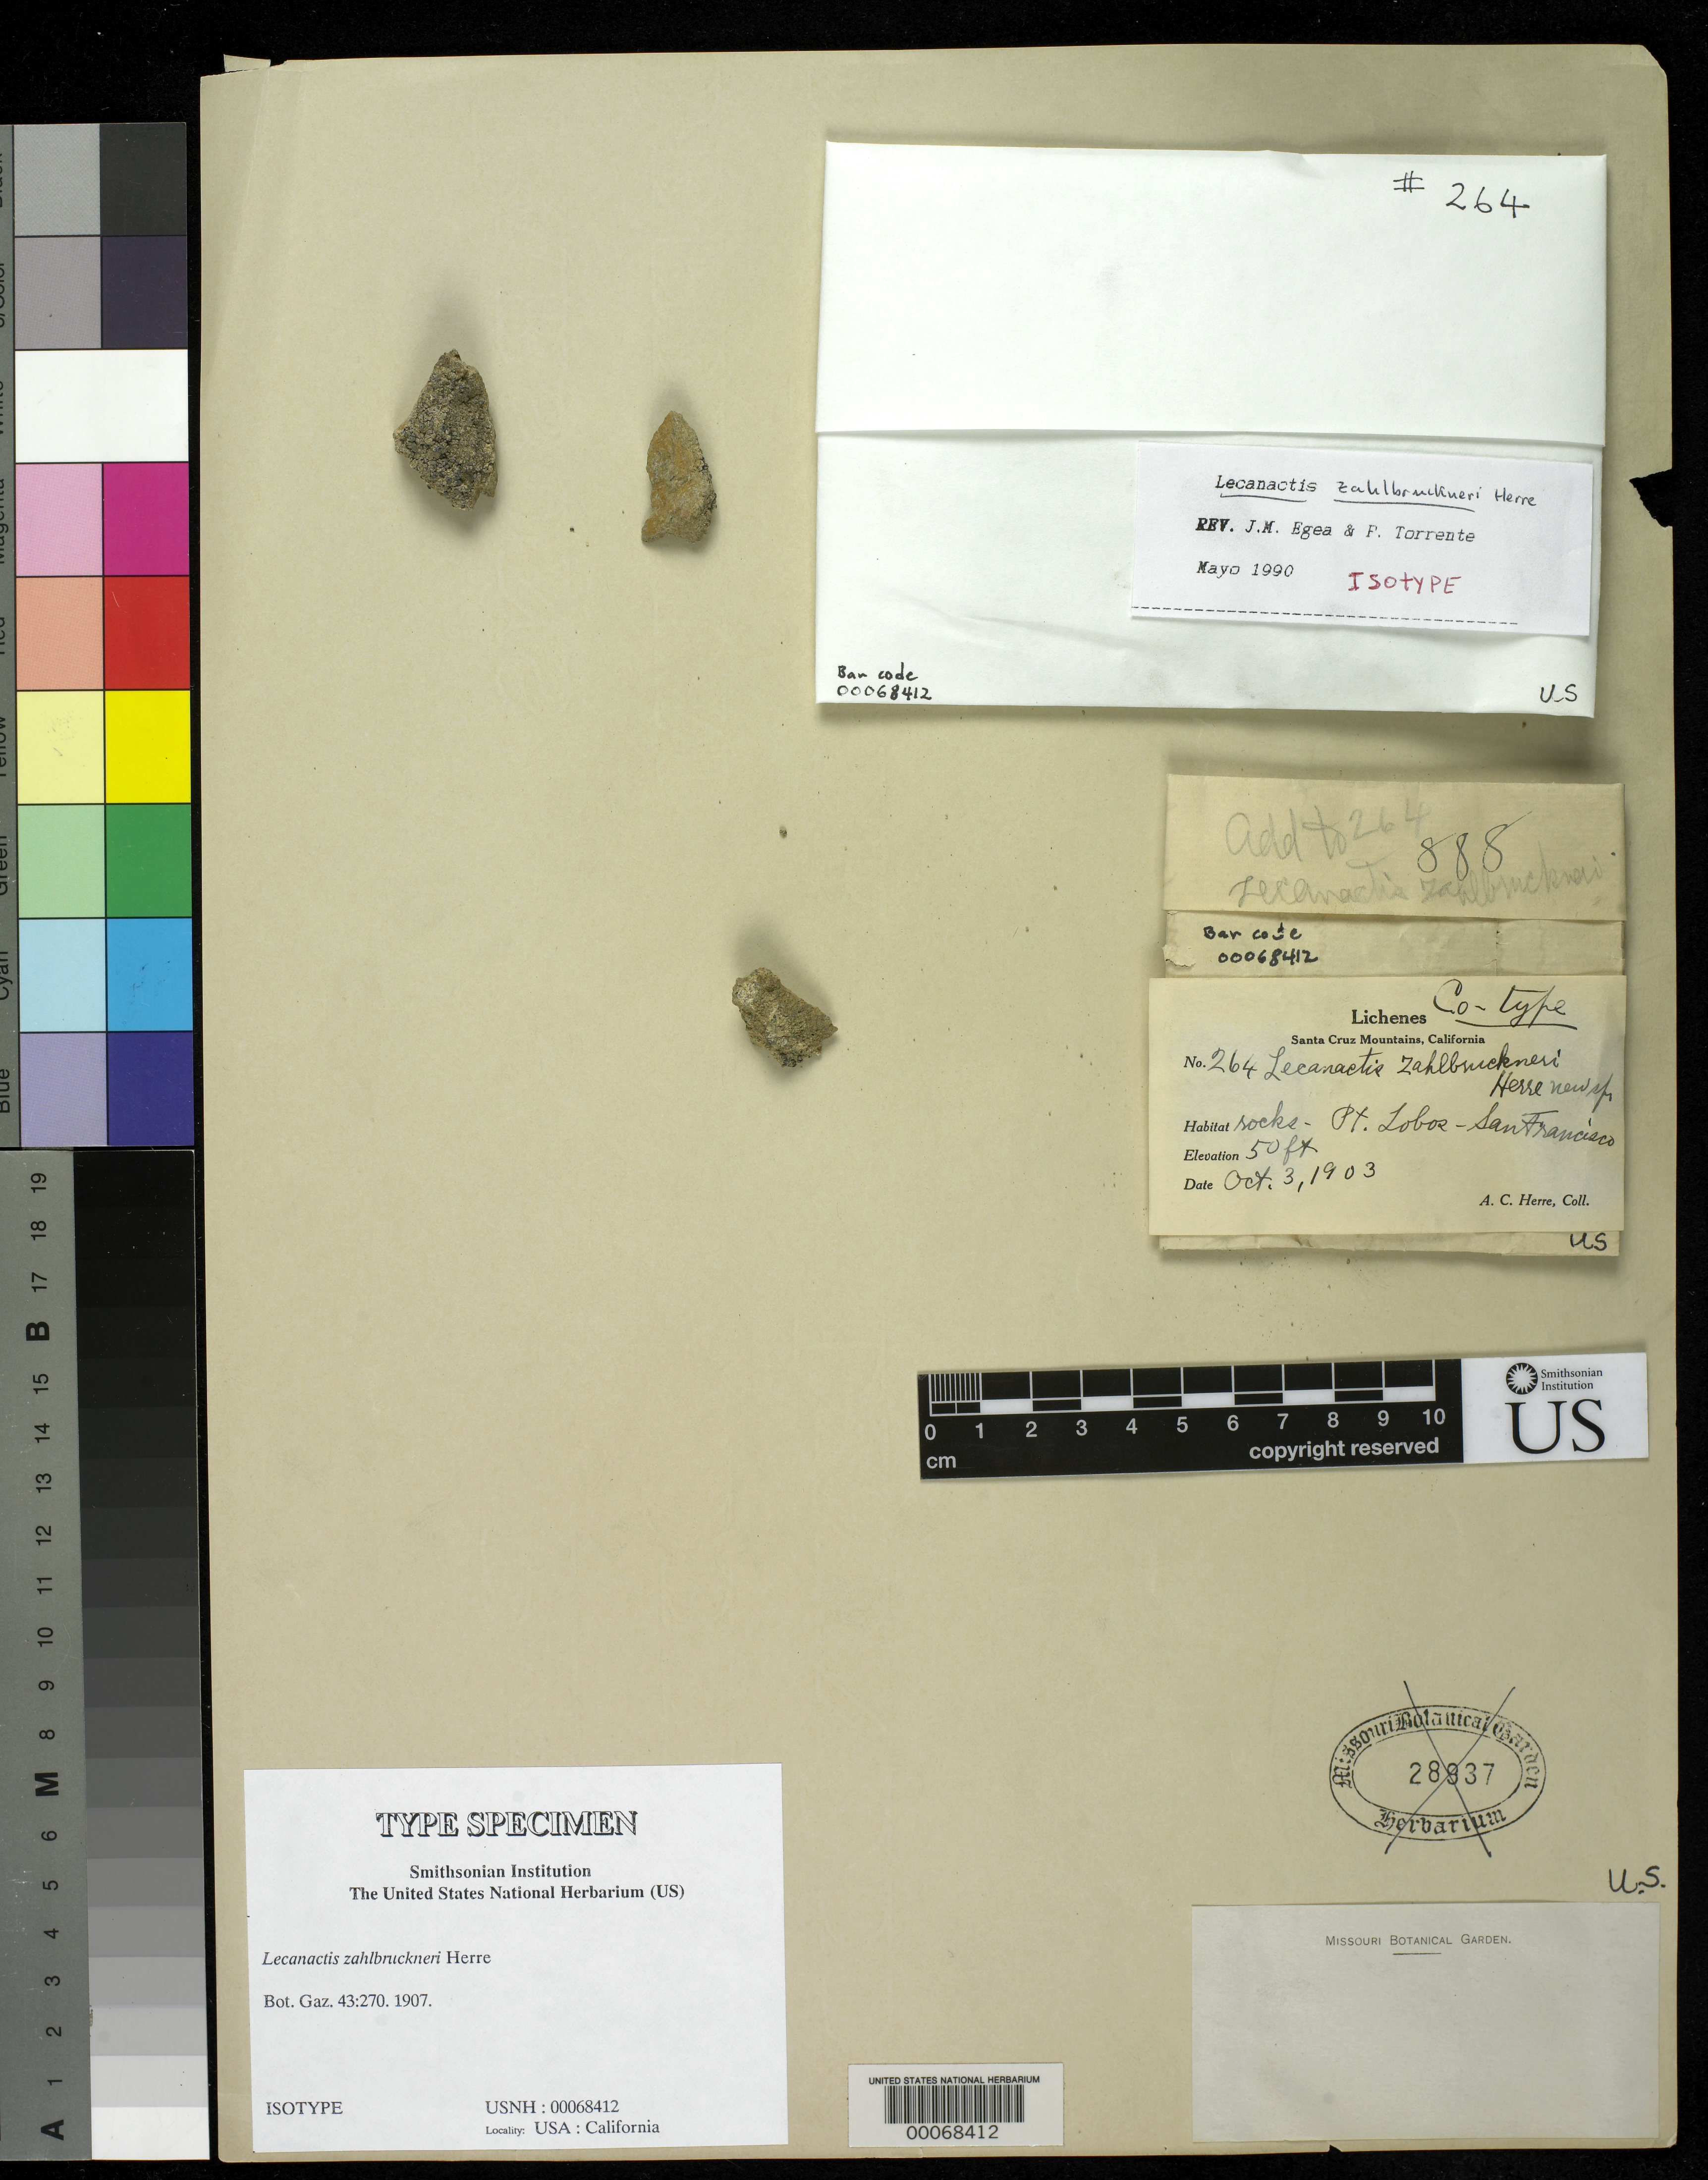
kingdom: Fungi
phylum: Ascomycota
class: Arthoniomycetes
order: Arthoniales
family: Roccellaceae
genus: Lecanactis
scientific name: Lecanactis zahlbruckneri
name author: Herre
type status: Isotype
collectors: A. W. Herre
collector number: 264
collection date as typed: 03 Oct 1903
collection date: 1903-10-03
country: United States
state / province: California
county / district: San Francisco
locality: Pt. Lobos, San Francisco.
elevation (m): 15